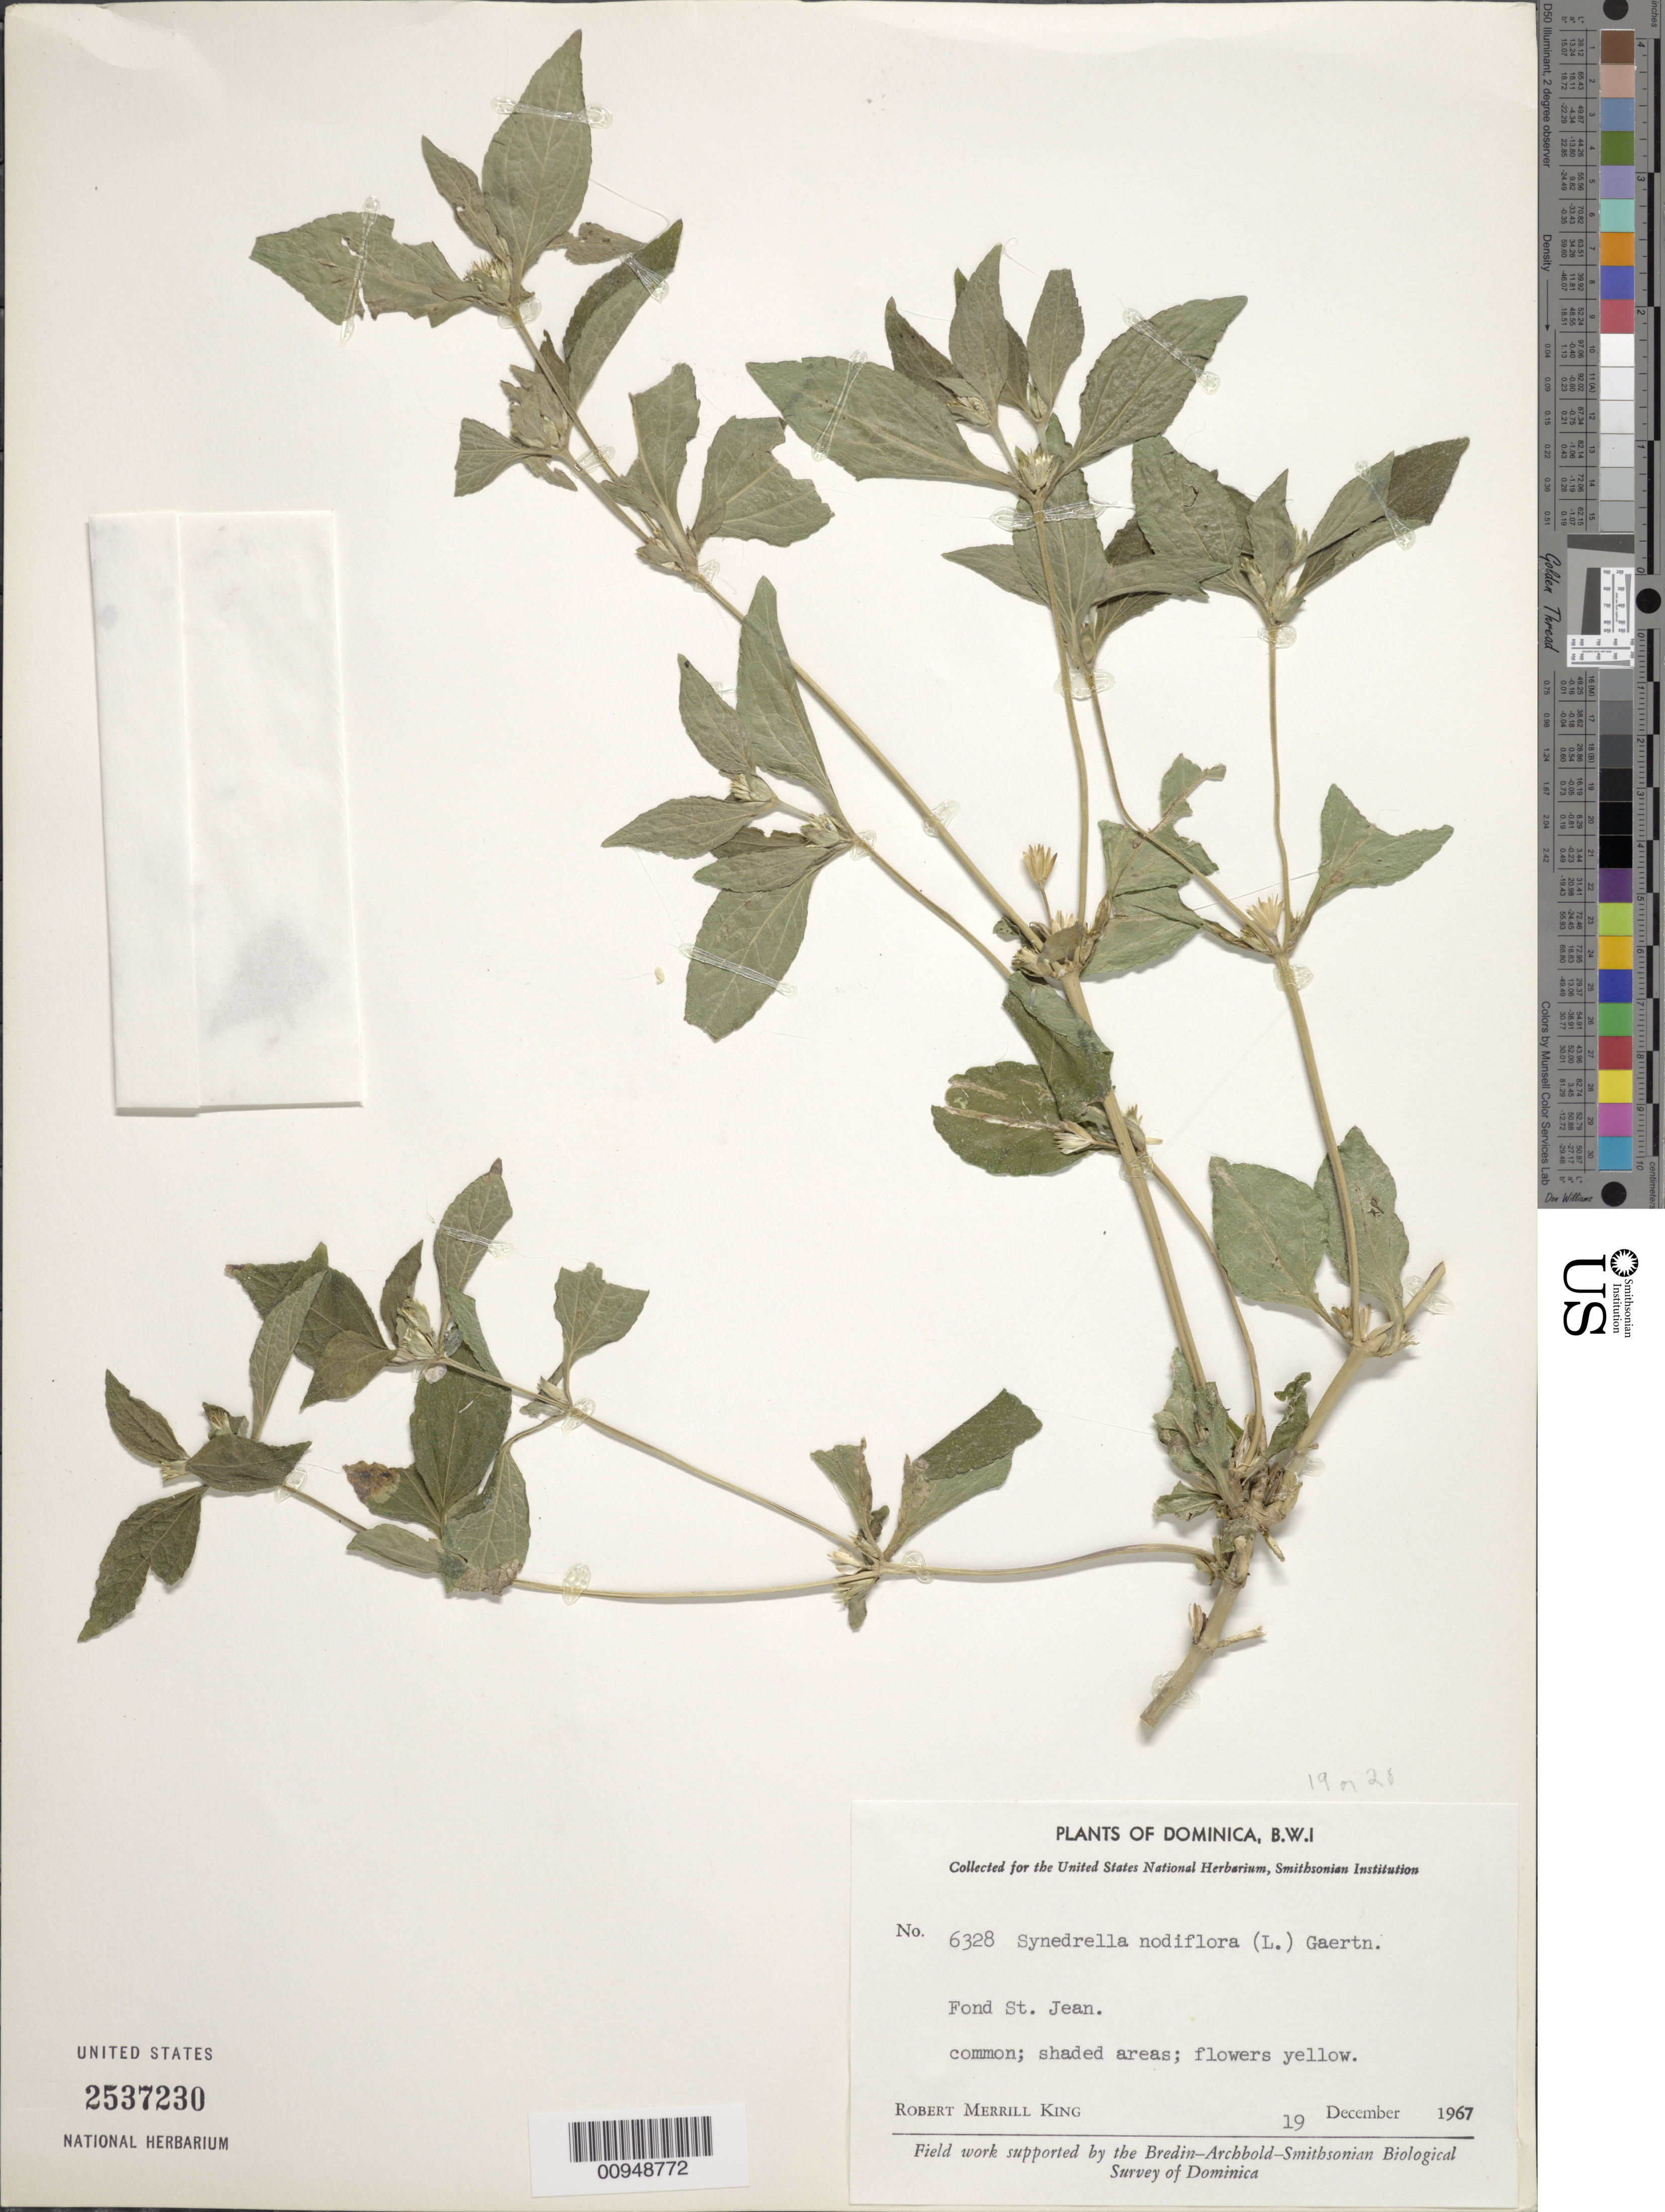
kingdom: Plantae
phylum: Tracheophyta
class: Magnoliopsida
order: Asterales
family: Asteraceae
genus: Synedrella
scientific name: Synedrella nodiflora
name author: (L.) Gaertn.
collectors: R. M. King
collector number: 6328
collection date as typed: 19 Dec 1967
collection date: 1967-12-19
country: Dominica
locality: Fond St. Jean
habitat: Shaded areas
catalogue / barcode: US 2537230